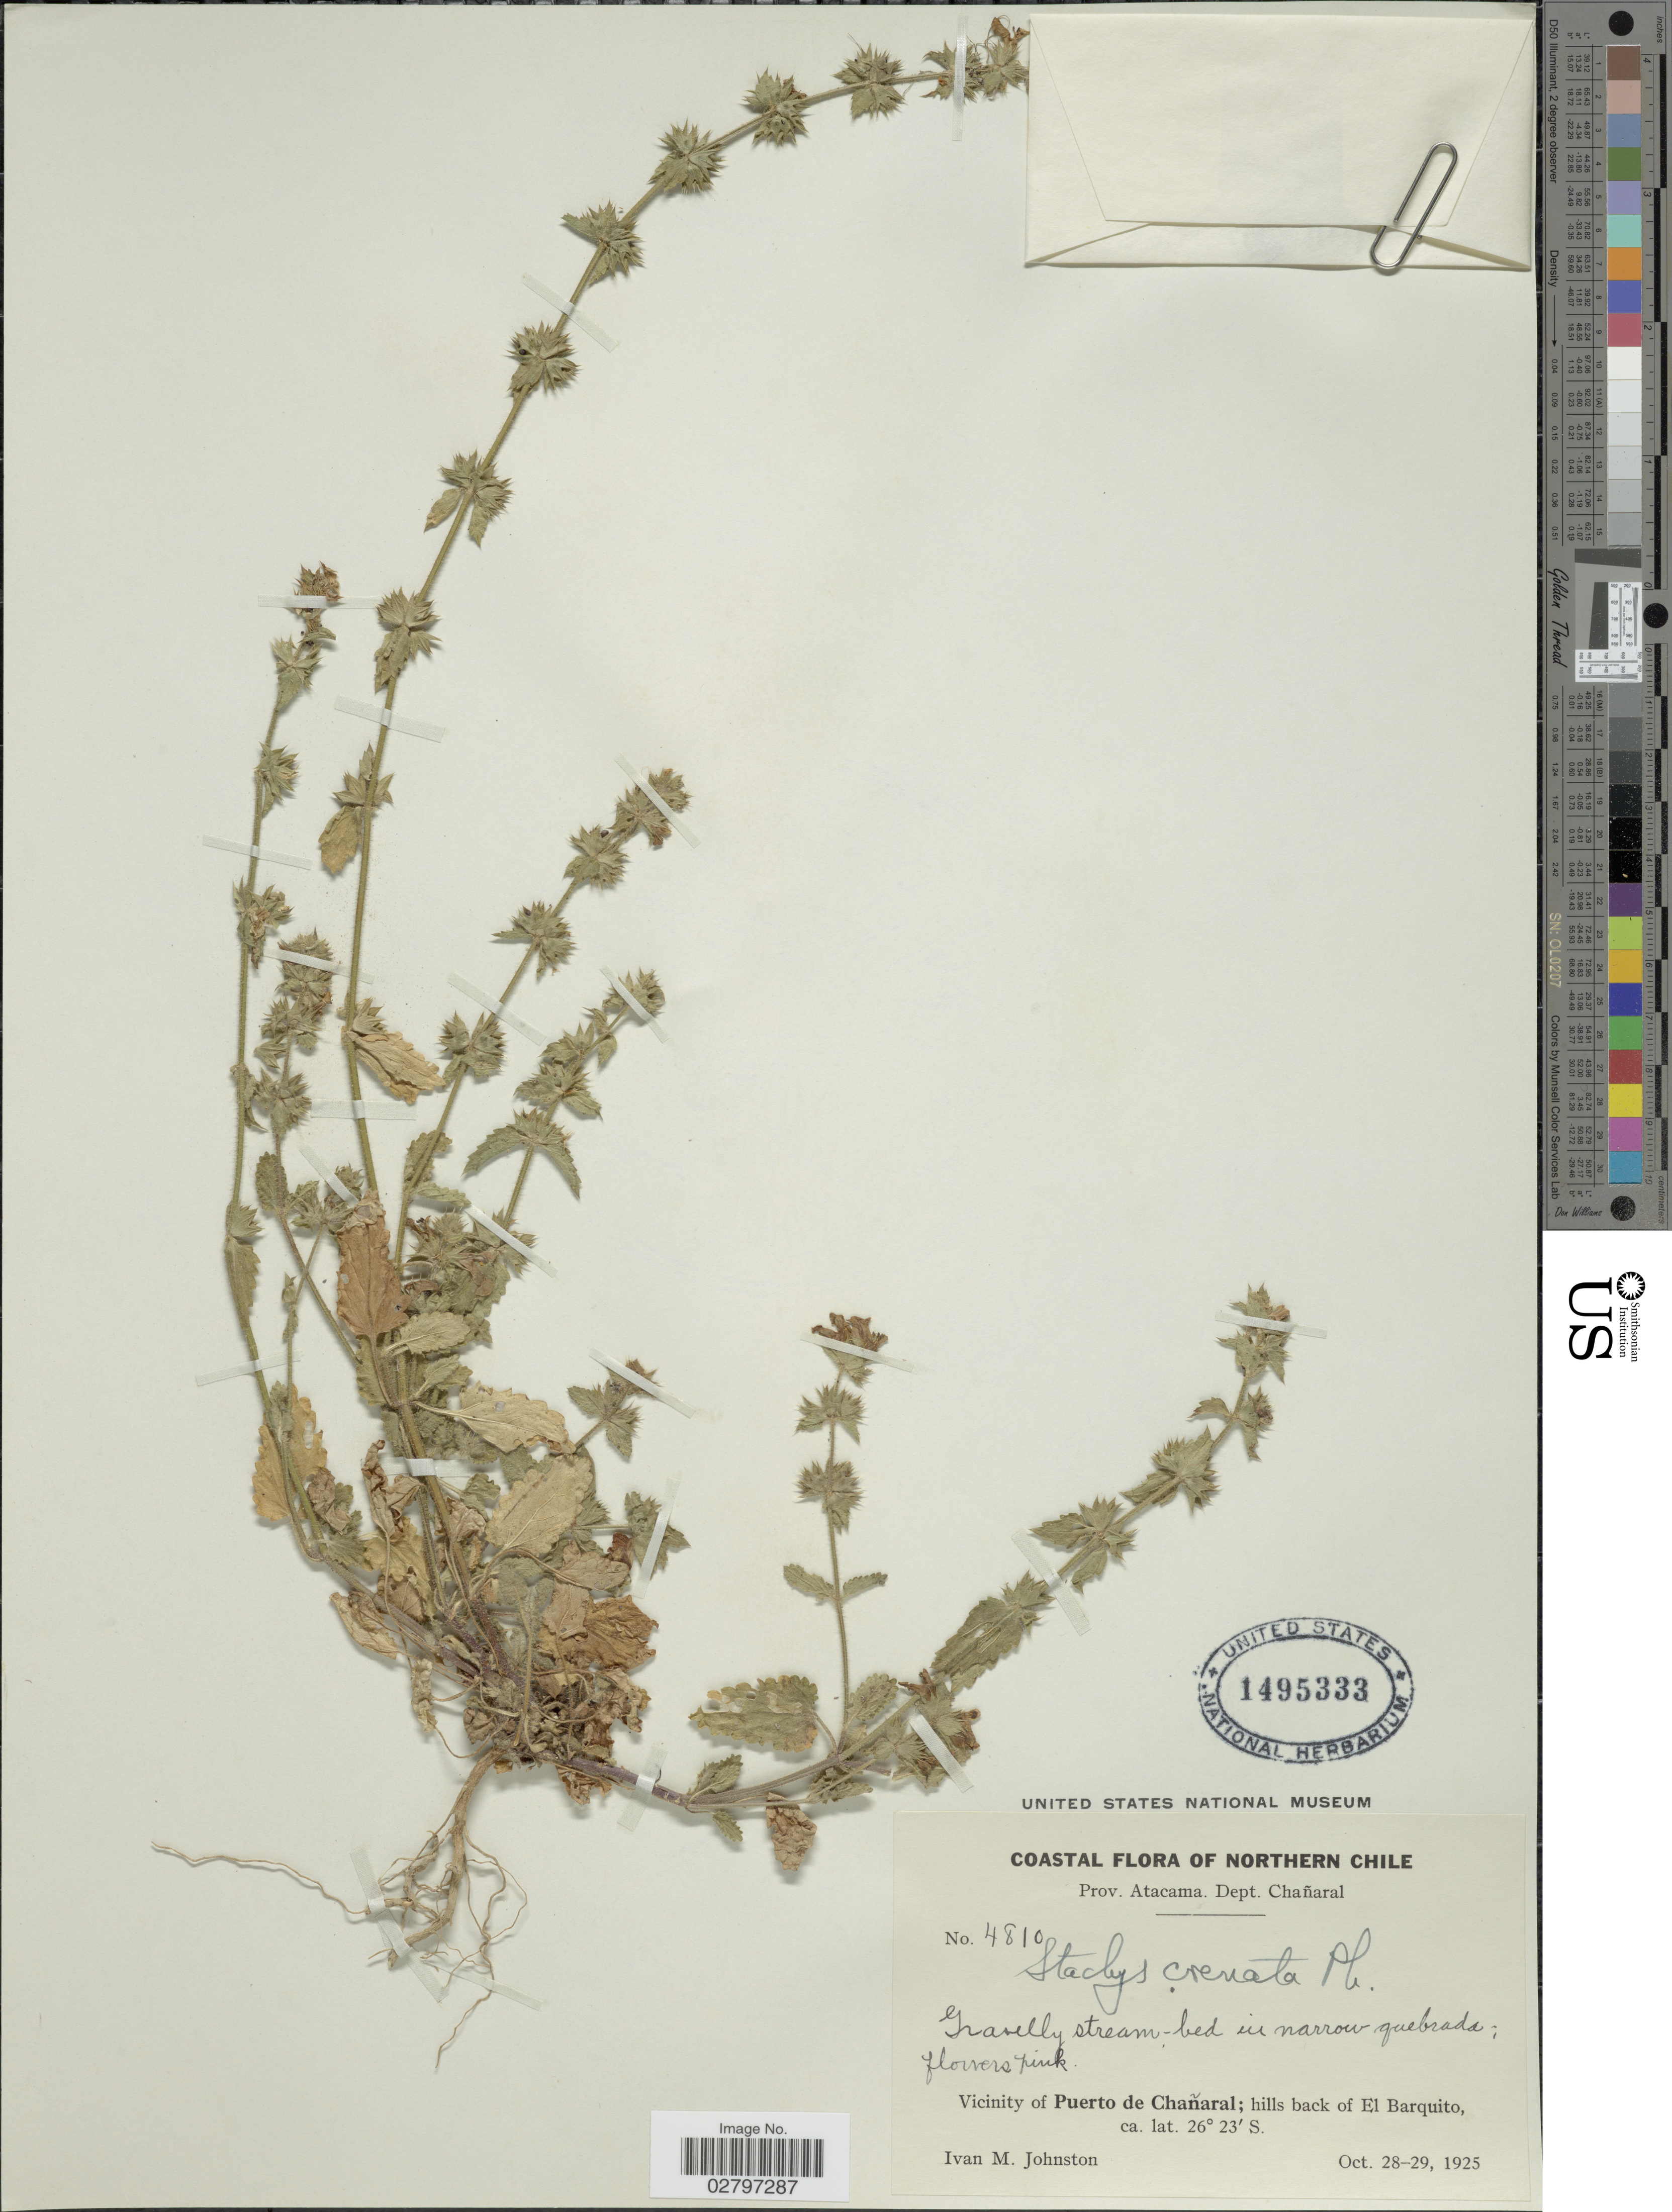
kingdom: Plantae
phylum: Tracheophyta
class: Magnoliopsida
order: Lamiales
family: Lamiaceae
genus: Stachys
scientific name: Stachys crenata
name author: Raf.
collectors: I.M. Johnston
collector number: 4810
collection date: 1925-10-28/1925-10-29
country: Chile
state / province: Atacama (III)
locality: Northern Chile, Dept. Chañaral, Vicinity of Puerto de Chañaral; hills back of El Barquito.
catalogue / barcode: US 1495333